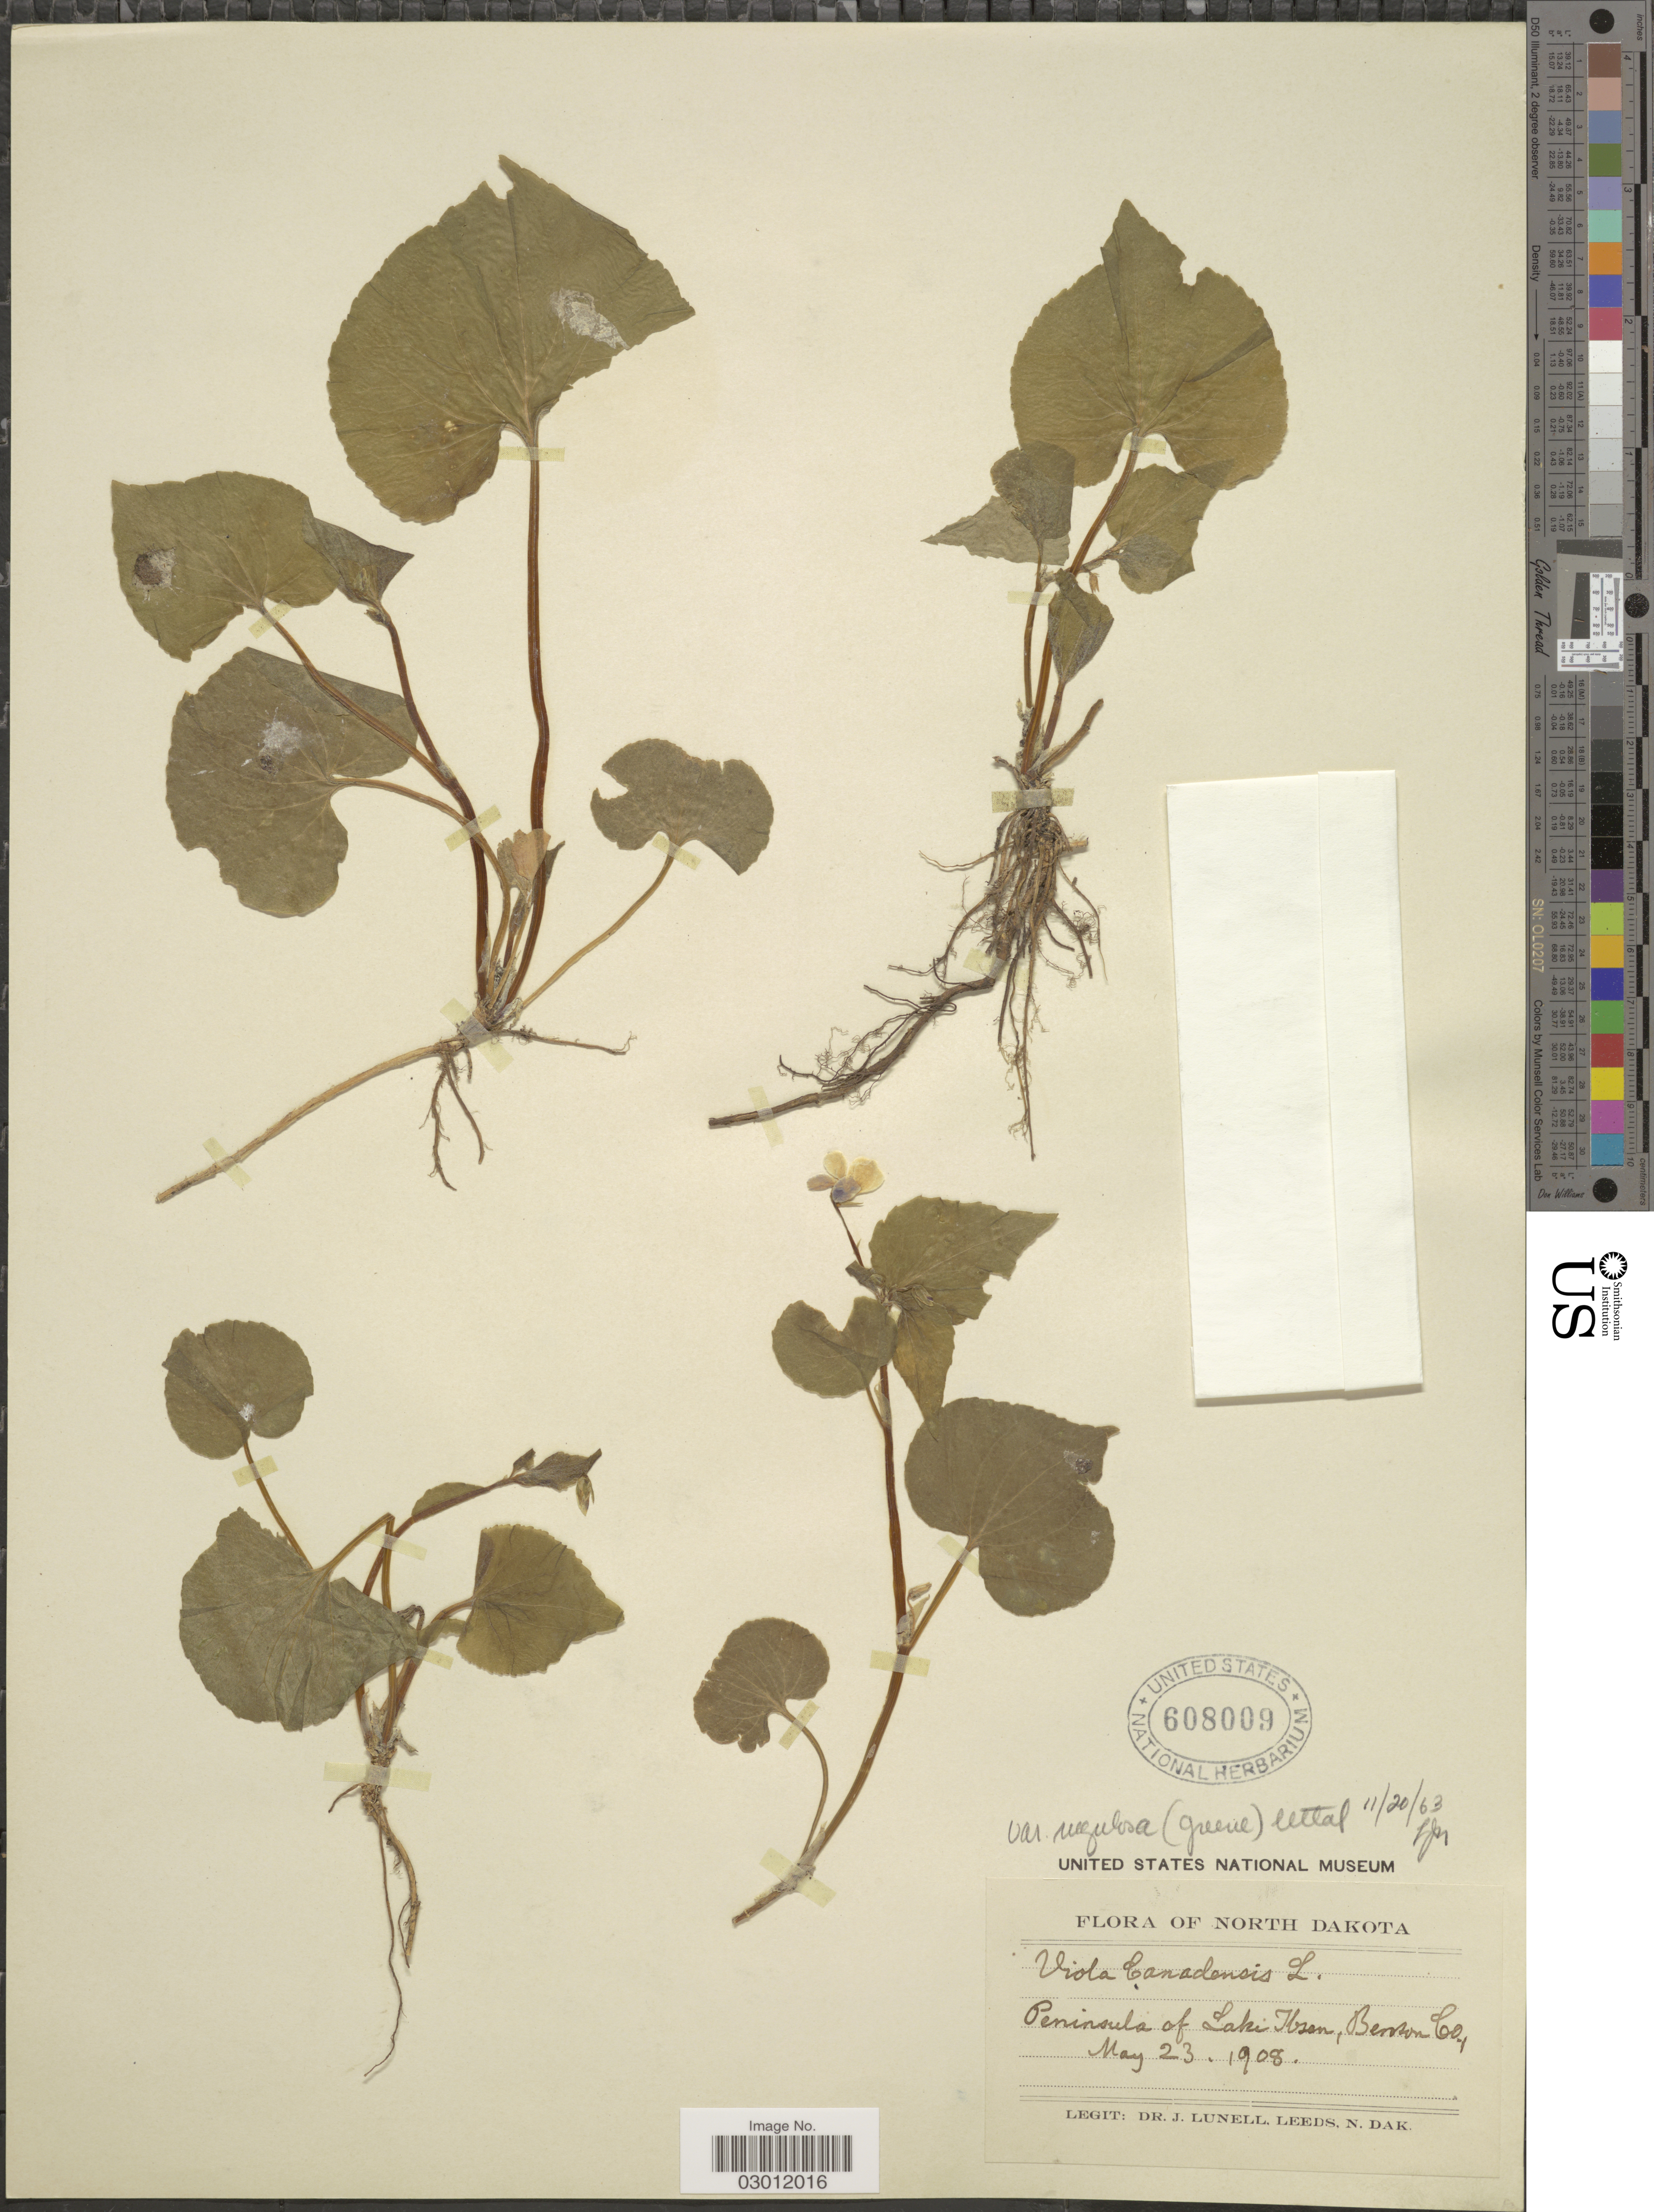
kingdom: Plantae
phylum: Tracheophyta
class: Magnoliopsida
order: Malpighiales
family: Violaceae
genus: Viola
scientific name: Viola canadensis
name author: L.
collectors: J. Lunell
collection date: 1908-05-23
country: United States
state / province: North Dakota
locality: Peninsula of Lake Ibsen, Benson Co.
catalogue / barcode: US 608009